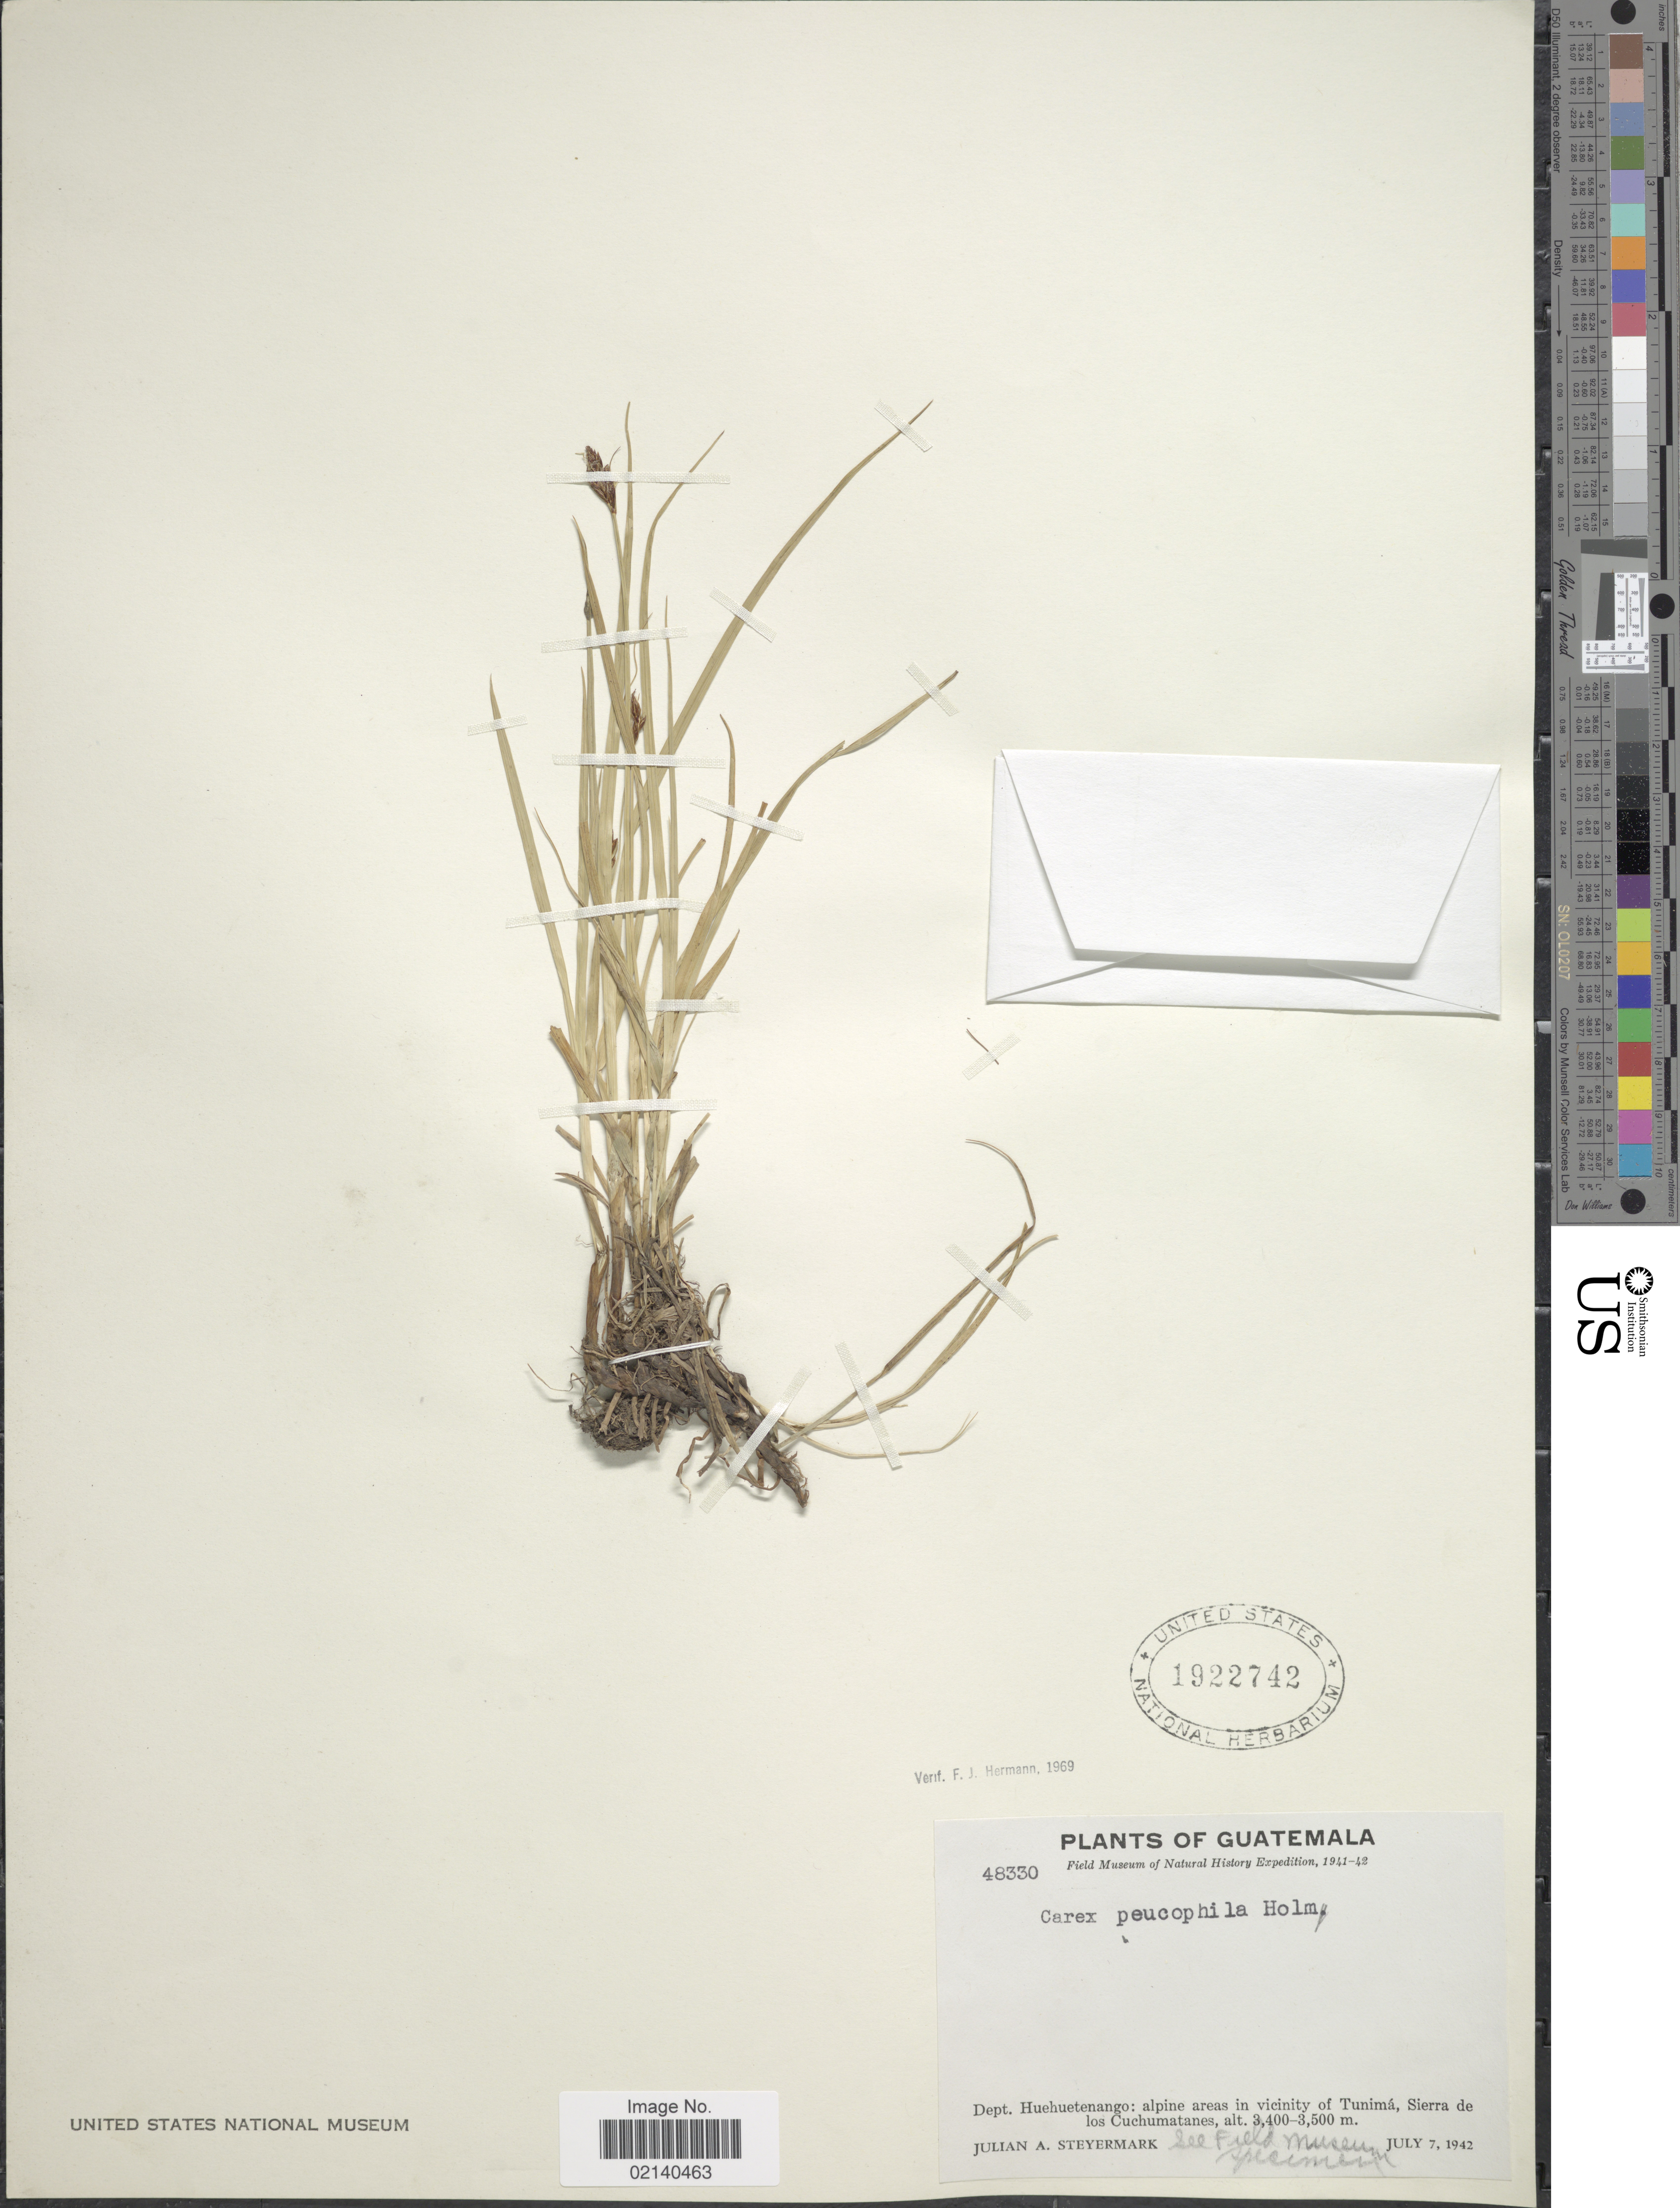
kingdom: Plantae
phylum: Tracheophyta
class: Liliopsida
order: Poales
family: Cyperaceae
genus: Carex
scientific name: Carex peucophila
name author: Holm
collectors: J. Steyermark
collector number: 48330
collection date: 1942-07-07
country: Guatemala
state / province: Huehuetenango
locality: Alpine areas in vicinity of Tunima, Sierra de los Cuchumatanes.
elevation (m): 3400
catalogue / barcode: US 1922742